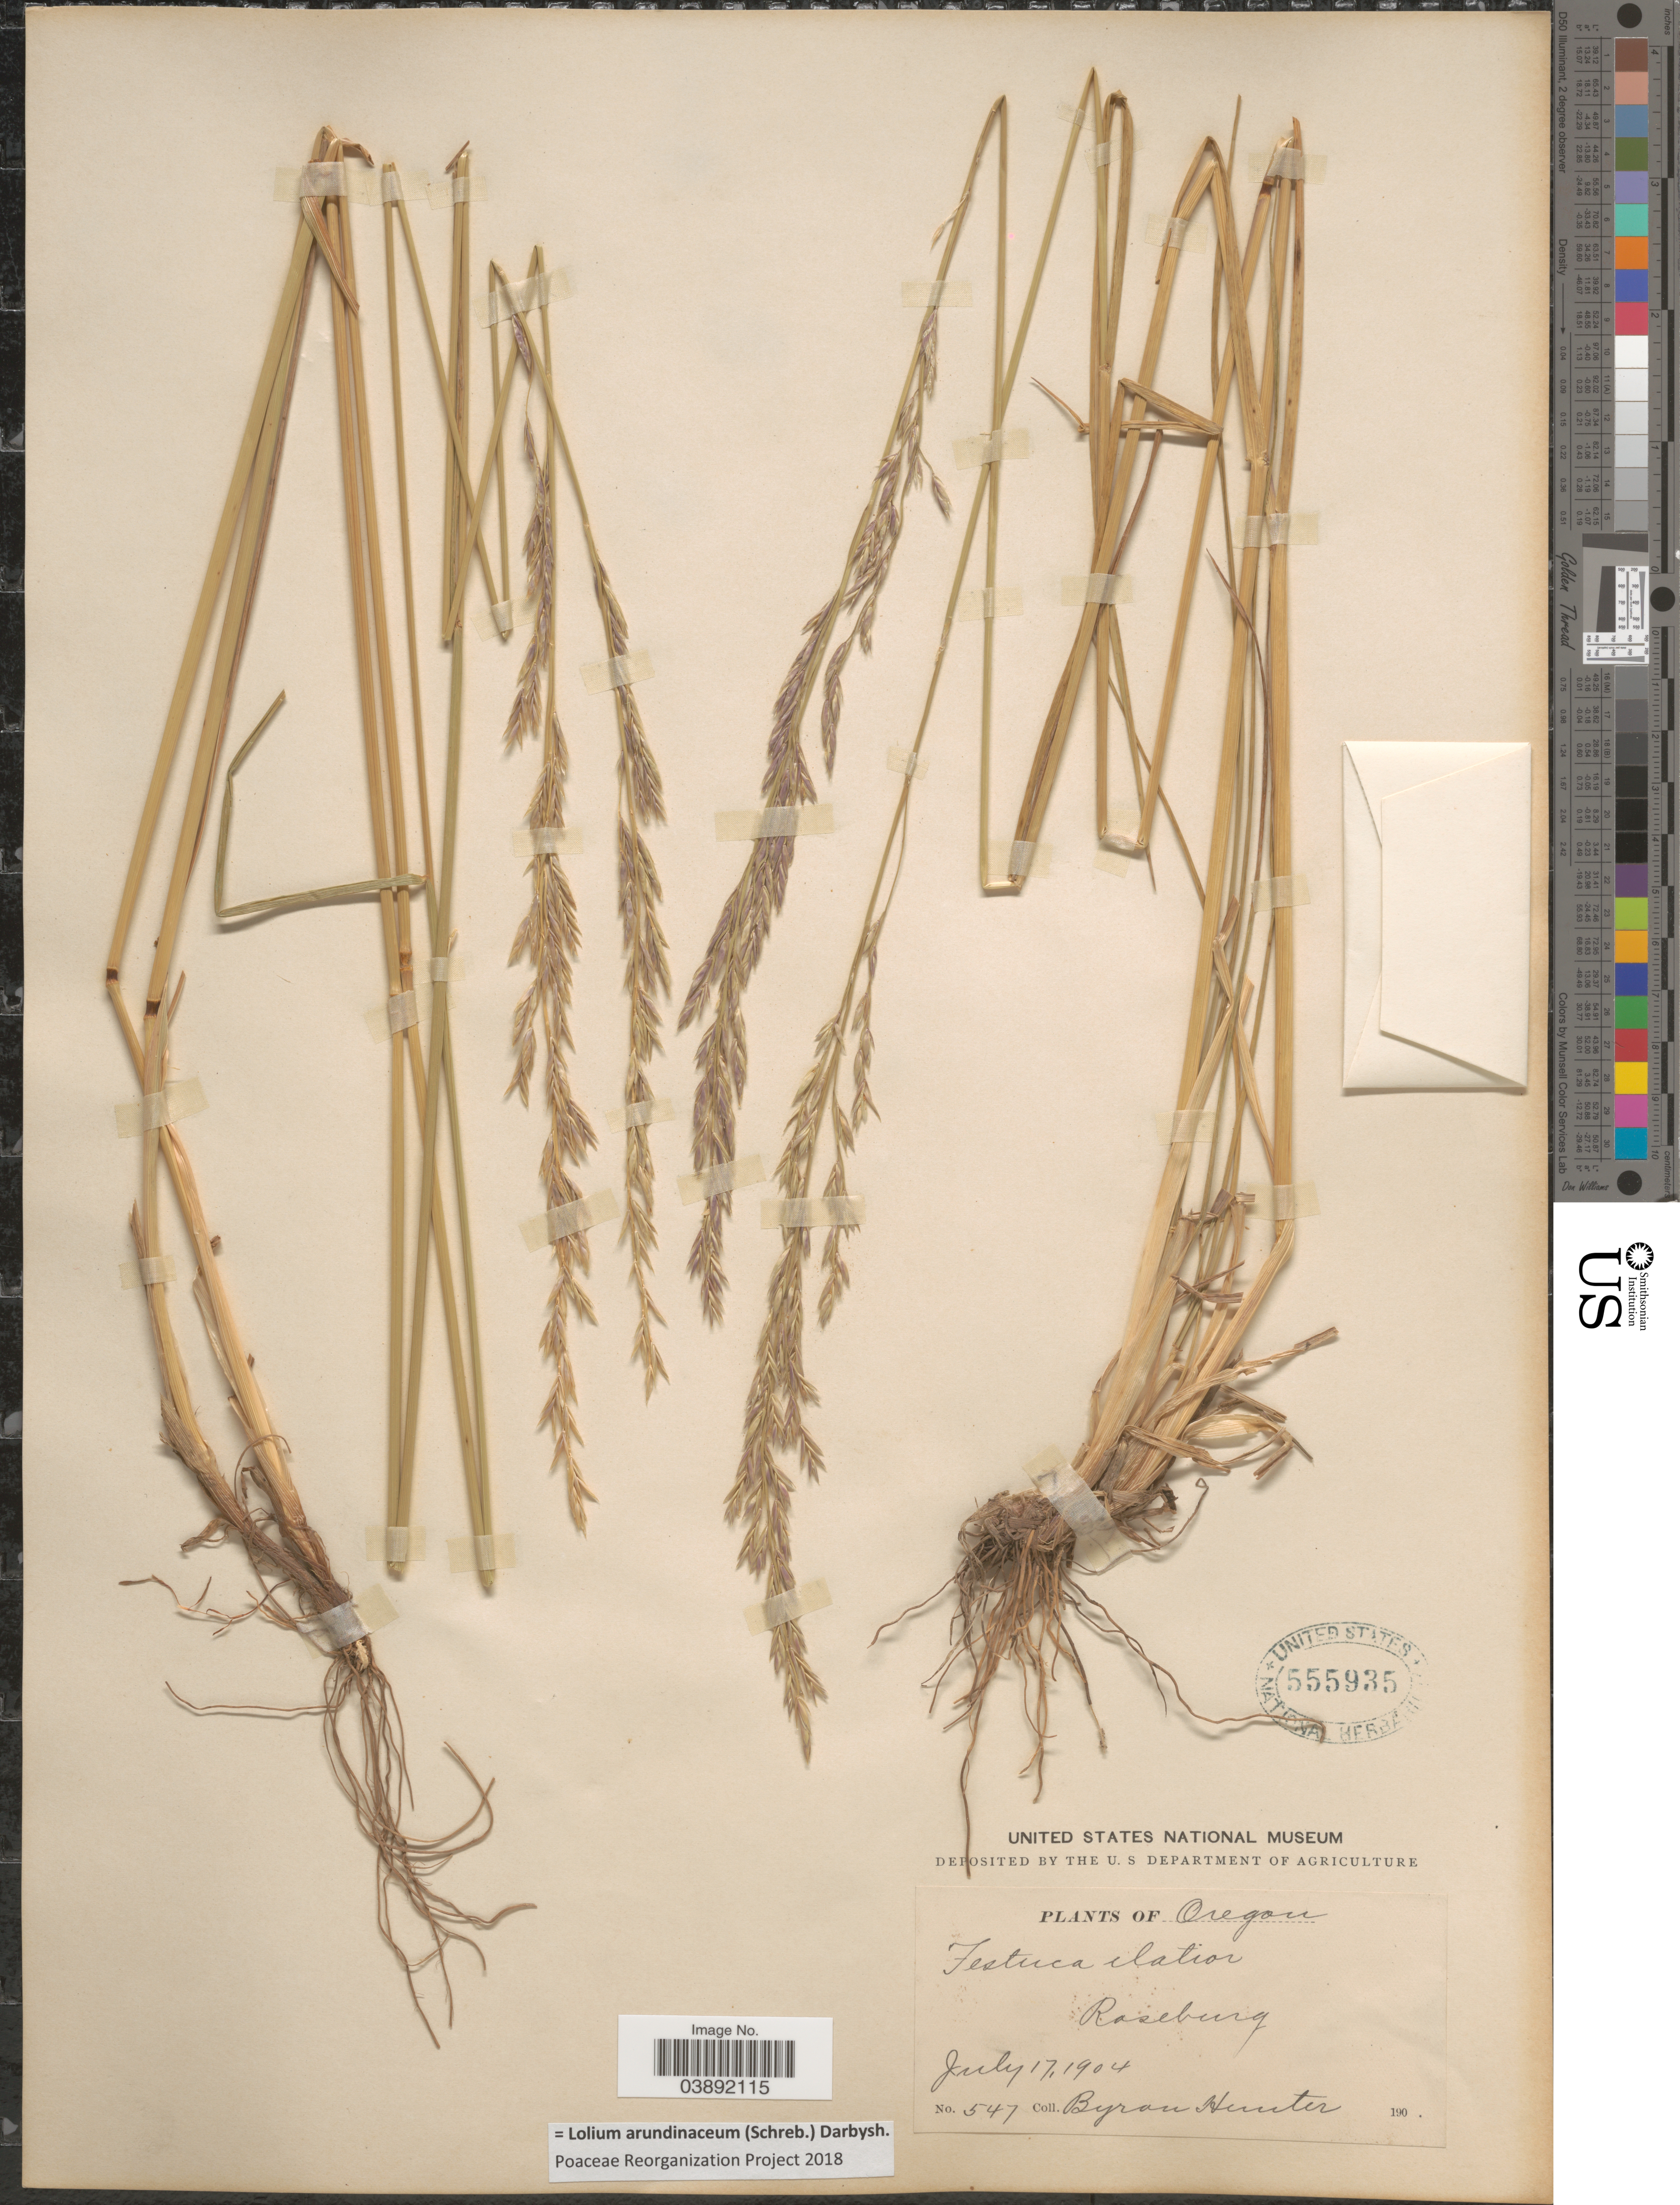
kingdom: Plantae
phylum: Tracheophyta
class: Liliopsida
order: Poales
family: Poaceae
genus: Lolium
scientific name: Lolium arundinaceum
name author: (Schreb.) Darbysh.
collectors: B. Hunter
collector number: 547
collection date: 1904-07-17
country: United States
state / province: Oregon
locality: Roseburg.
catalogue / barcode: US 555935